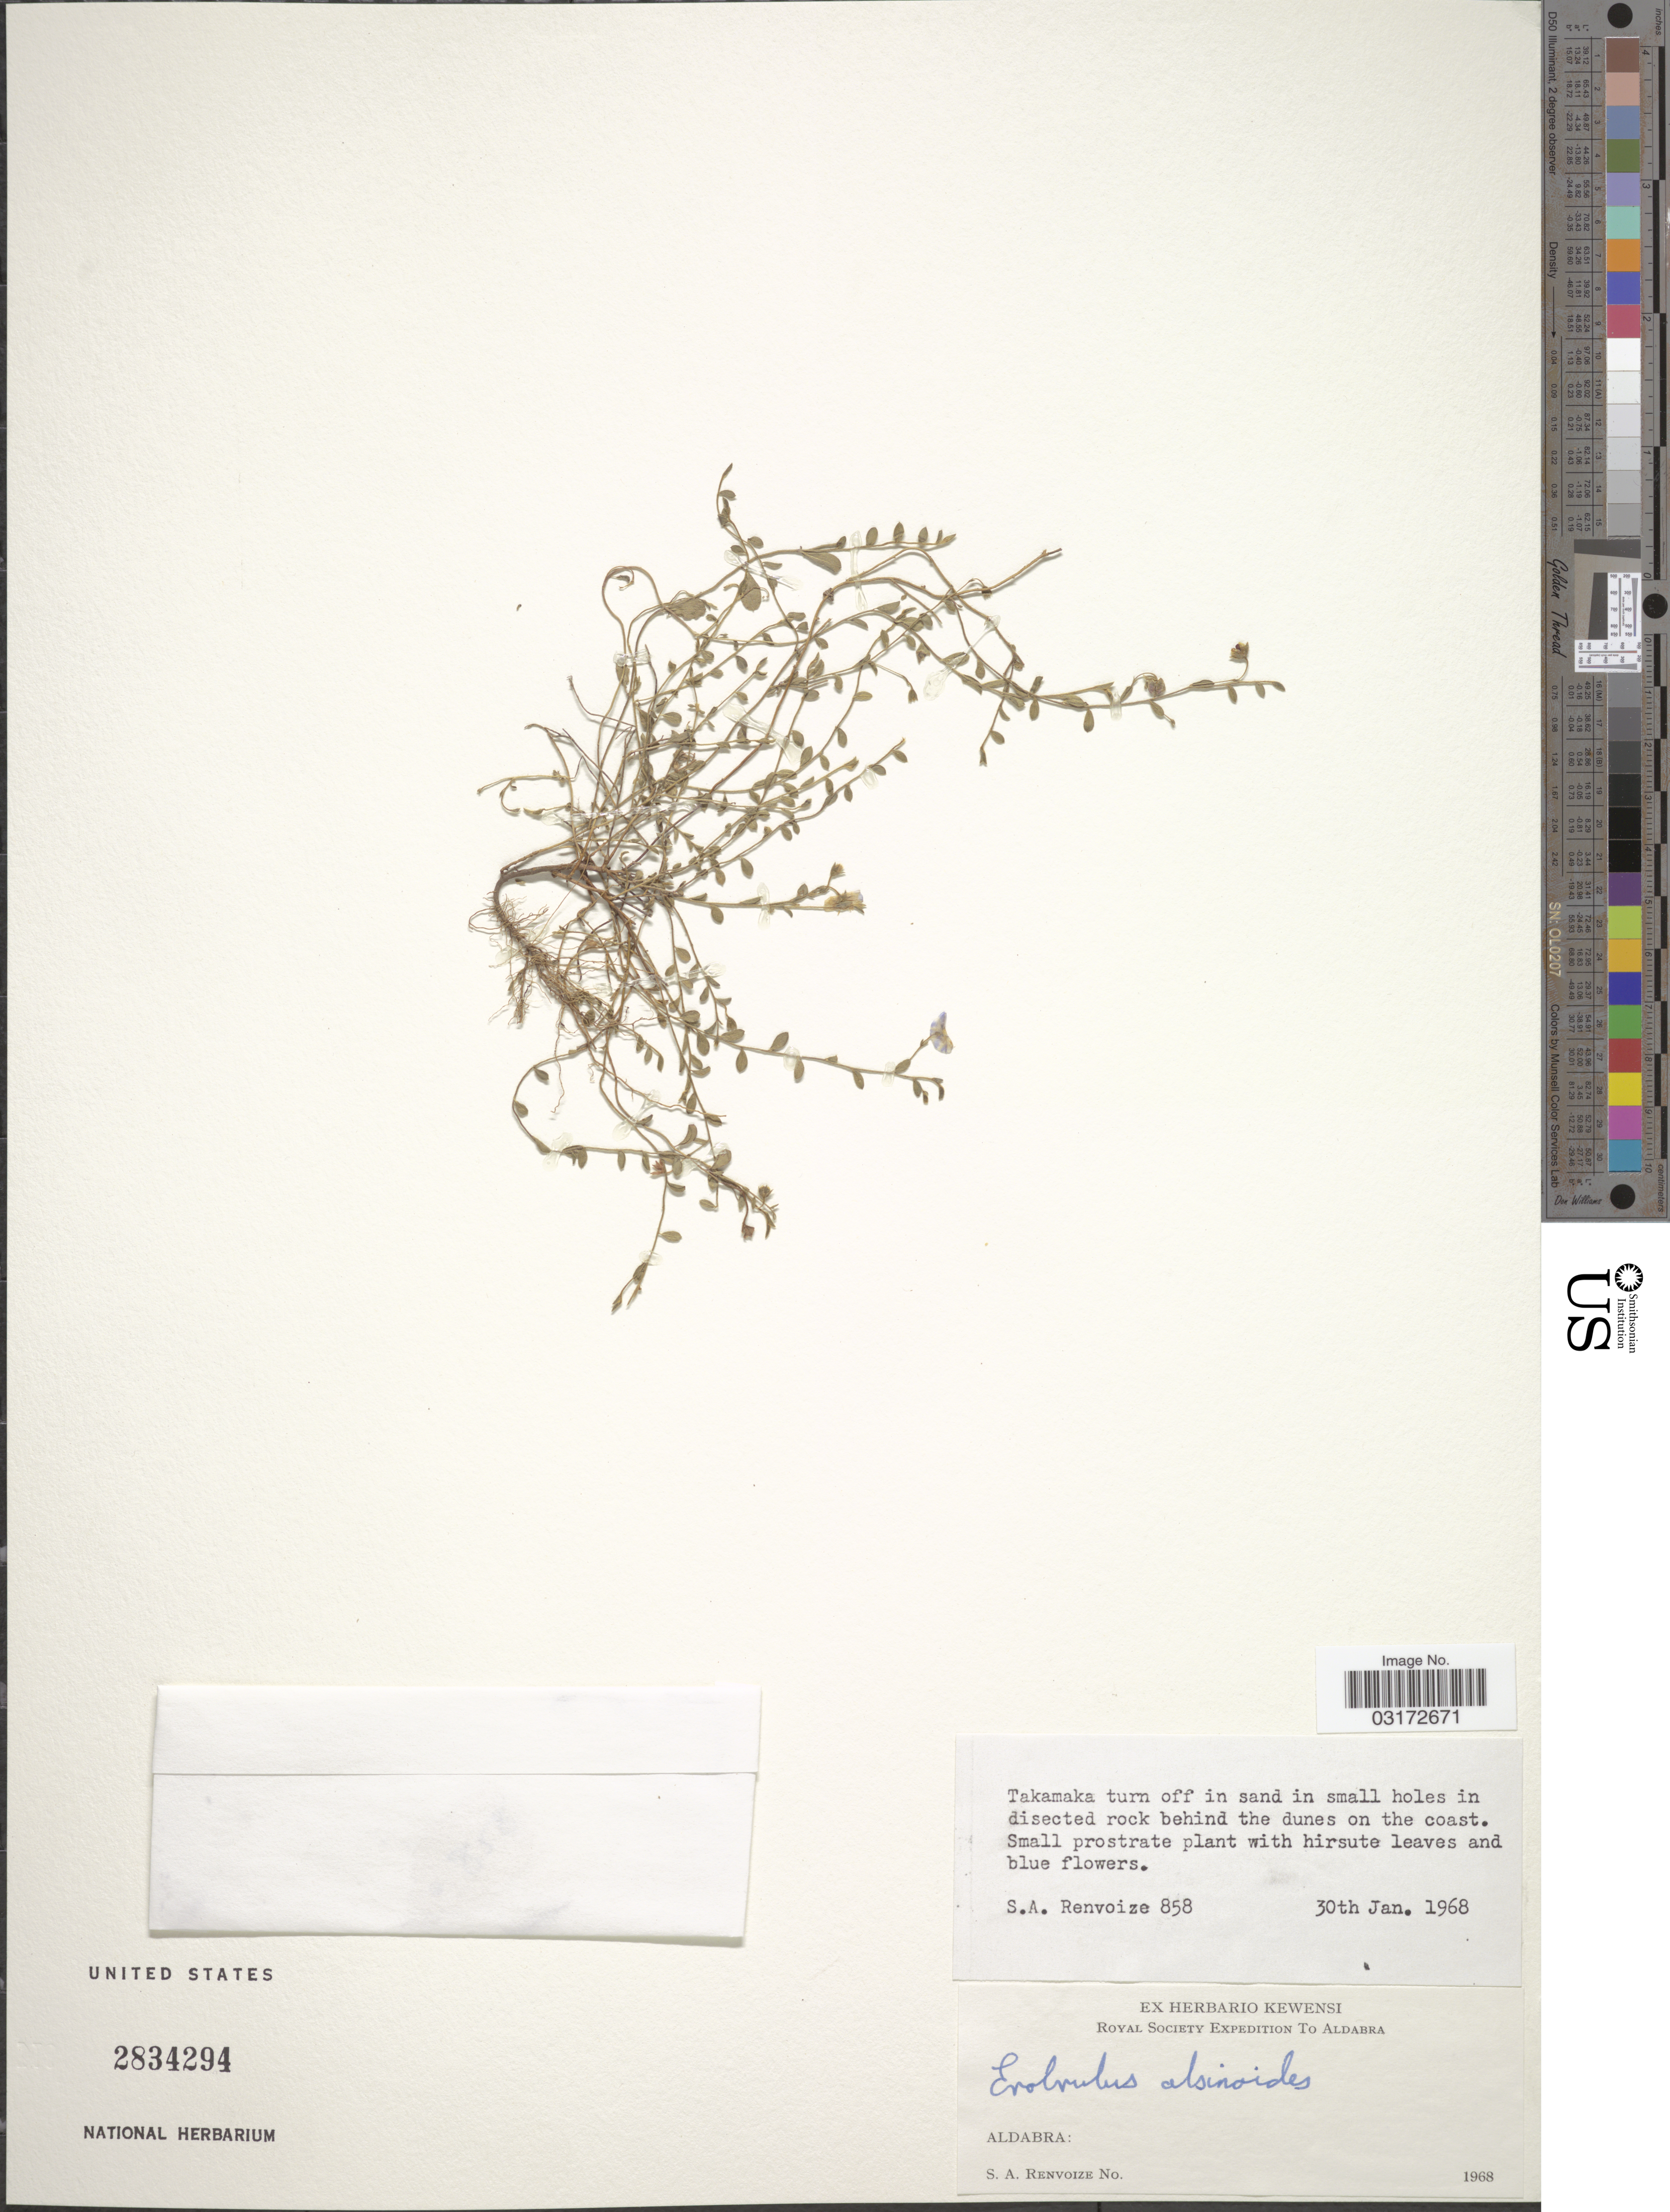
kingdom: Plantae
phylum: Tracheophyta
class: Magnoliopsida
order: Solanales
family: Convolvulaceae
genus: Evolvulus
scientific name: Evolvulus alsinoides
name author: (L.) L.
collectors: S. A. Renvoize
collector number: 858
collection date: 1968-01-30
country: Seychelles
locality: Takamaka turn off in sand in small holes in disected rock behind the dunes on the coast. Aldabra. Aldabra.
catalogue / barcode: US 2834294